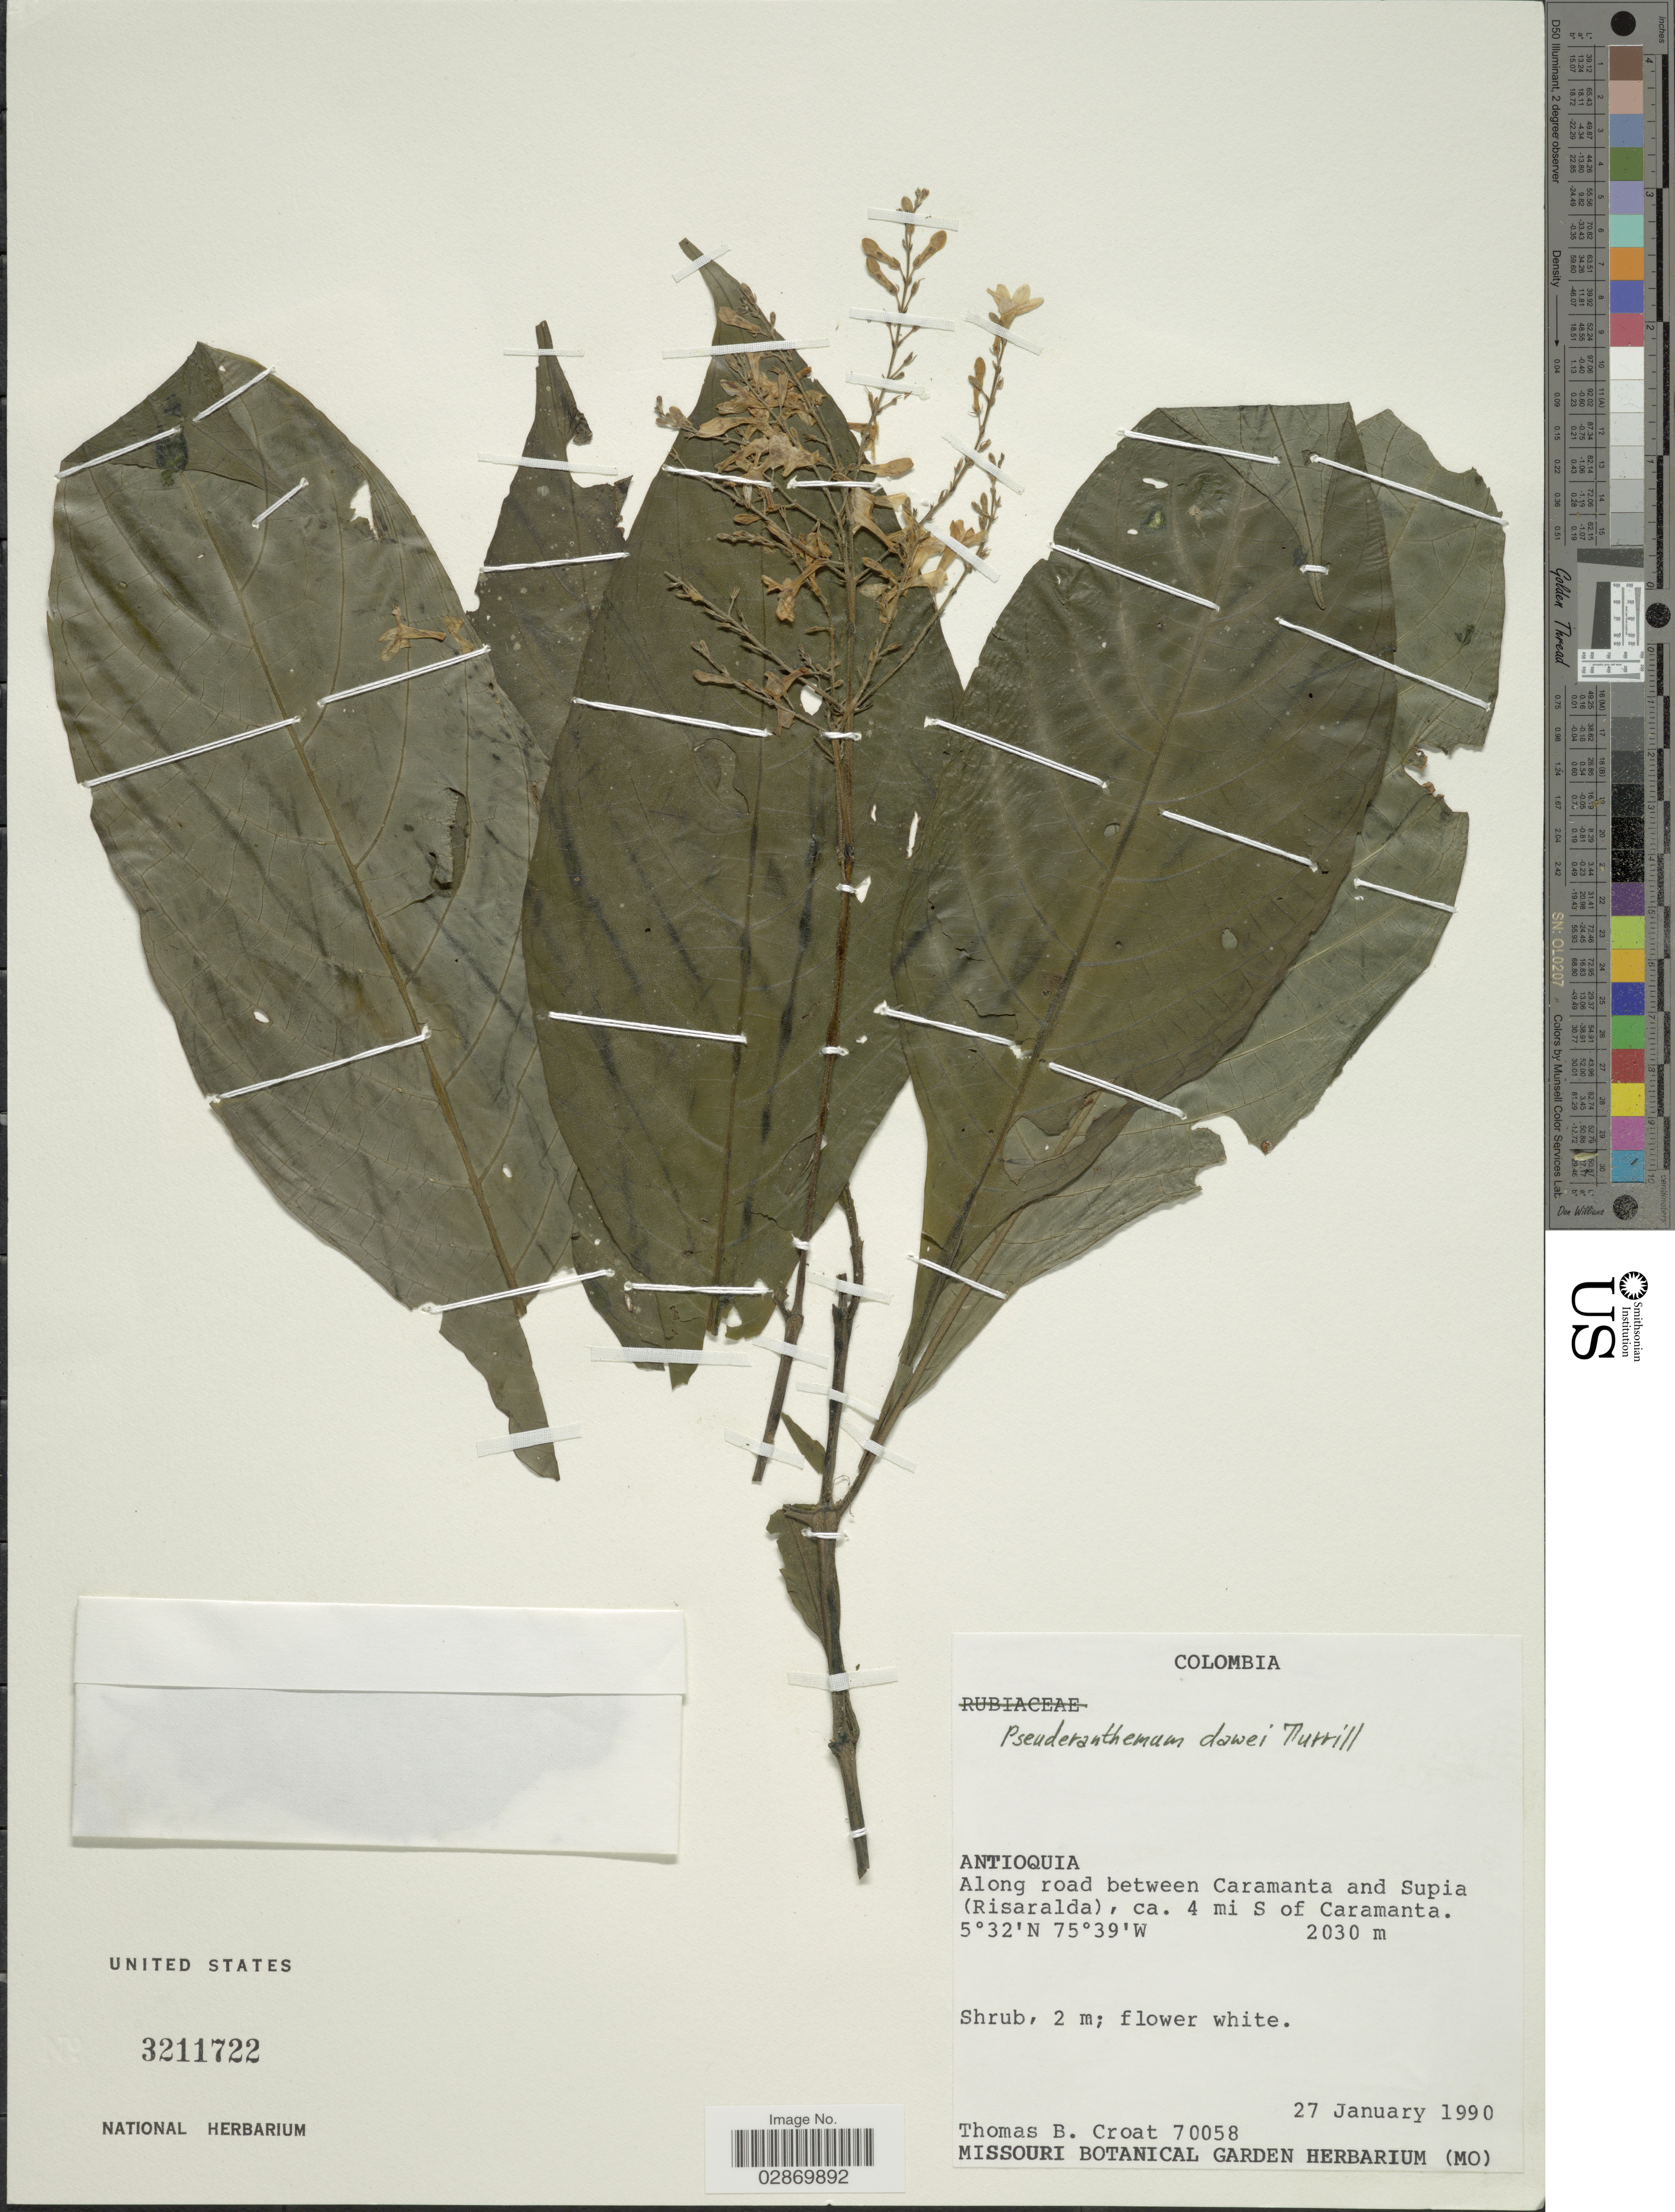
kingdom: Plantae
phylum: Tracheophyta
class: Magnoliopsida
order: Lamiales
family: Acanthaceae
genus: Pseuderanthemum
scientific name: Pseuderanthemum dawei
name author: Turrill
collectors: T. B. Croat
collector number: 70058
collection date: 1990-01-27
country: Colombia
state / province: Antioquia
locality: Along road between Caramanta and Supia (Risaralda), ca. 4 mi S of Caramanta.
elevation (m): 2030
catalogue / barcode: US 3211722